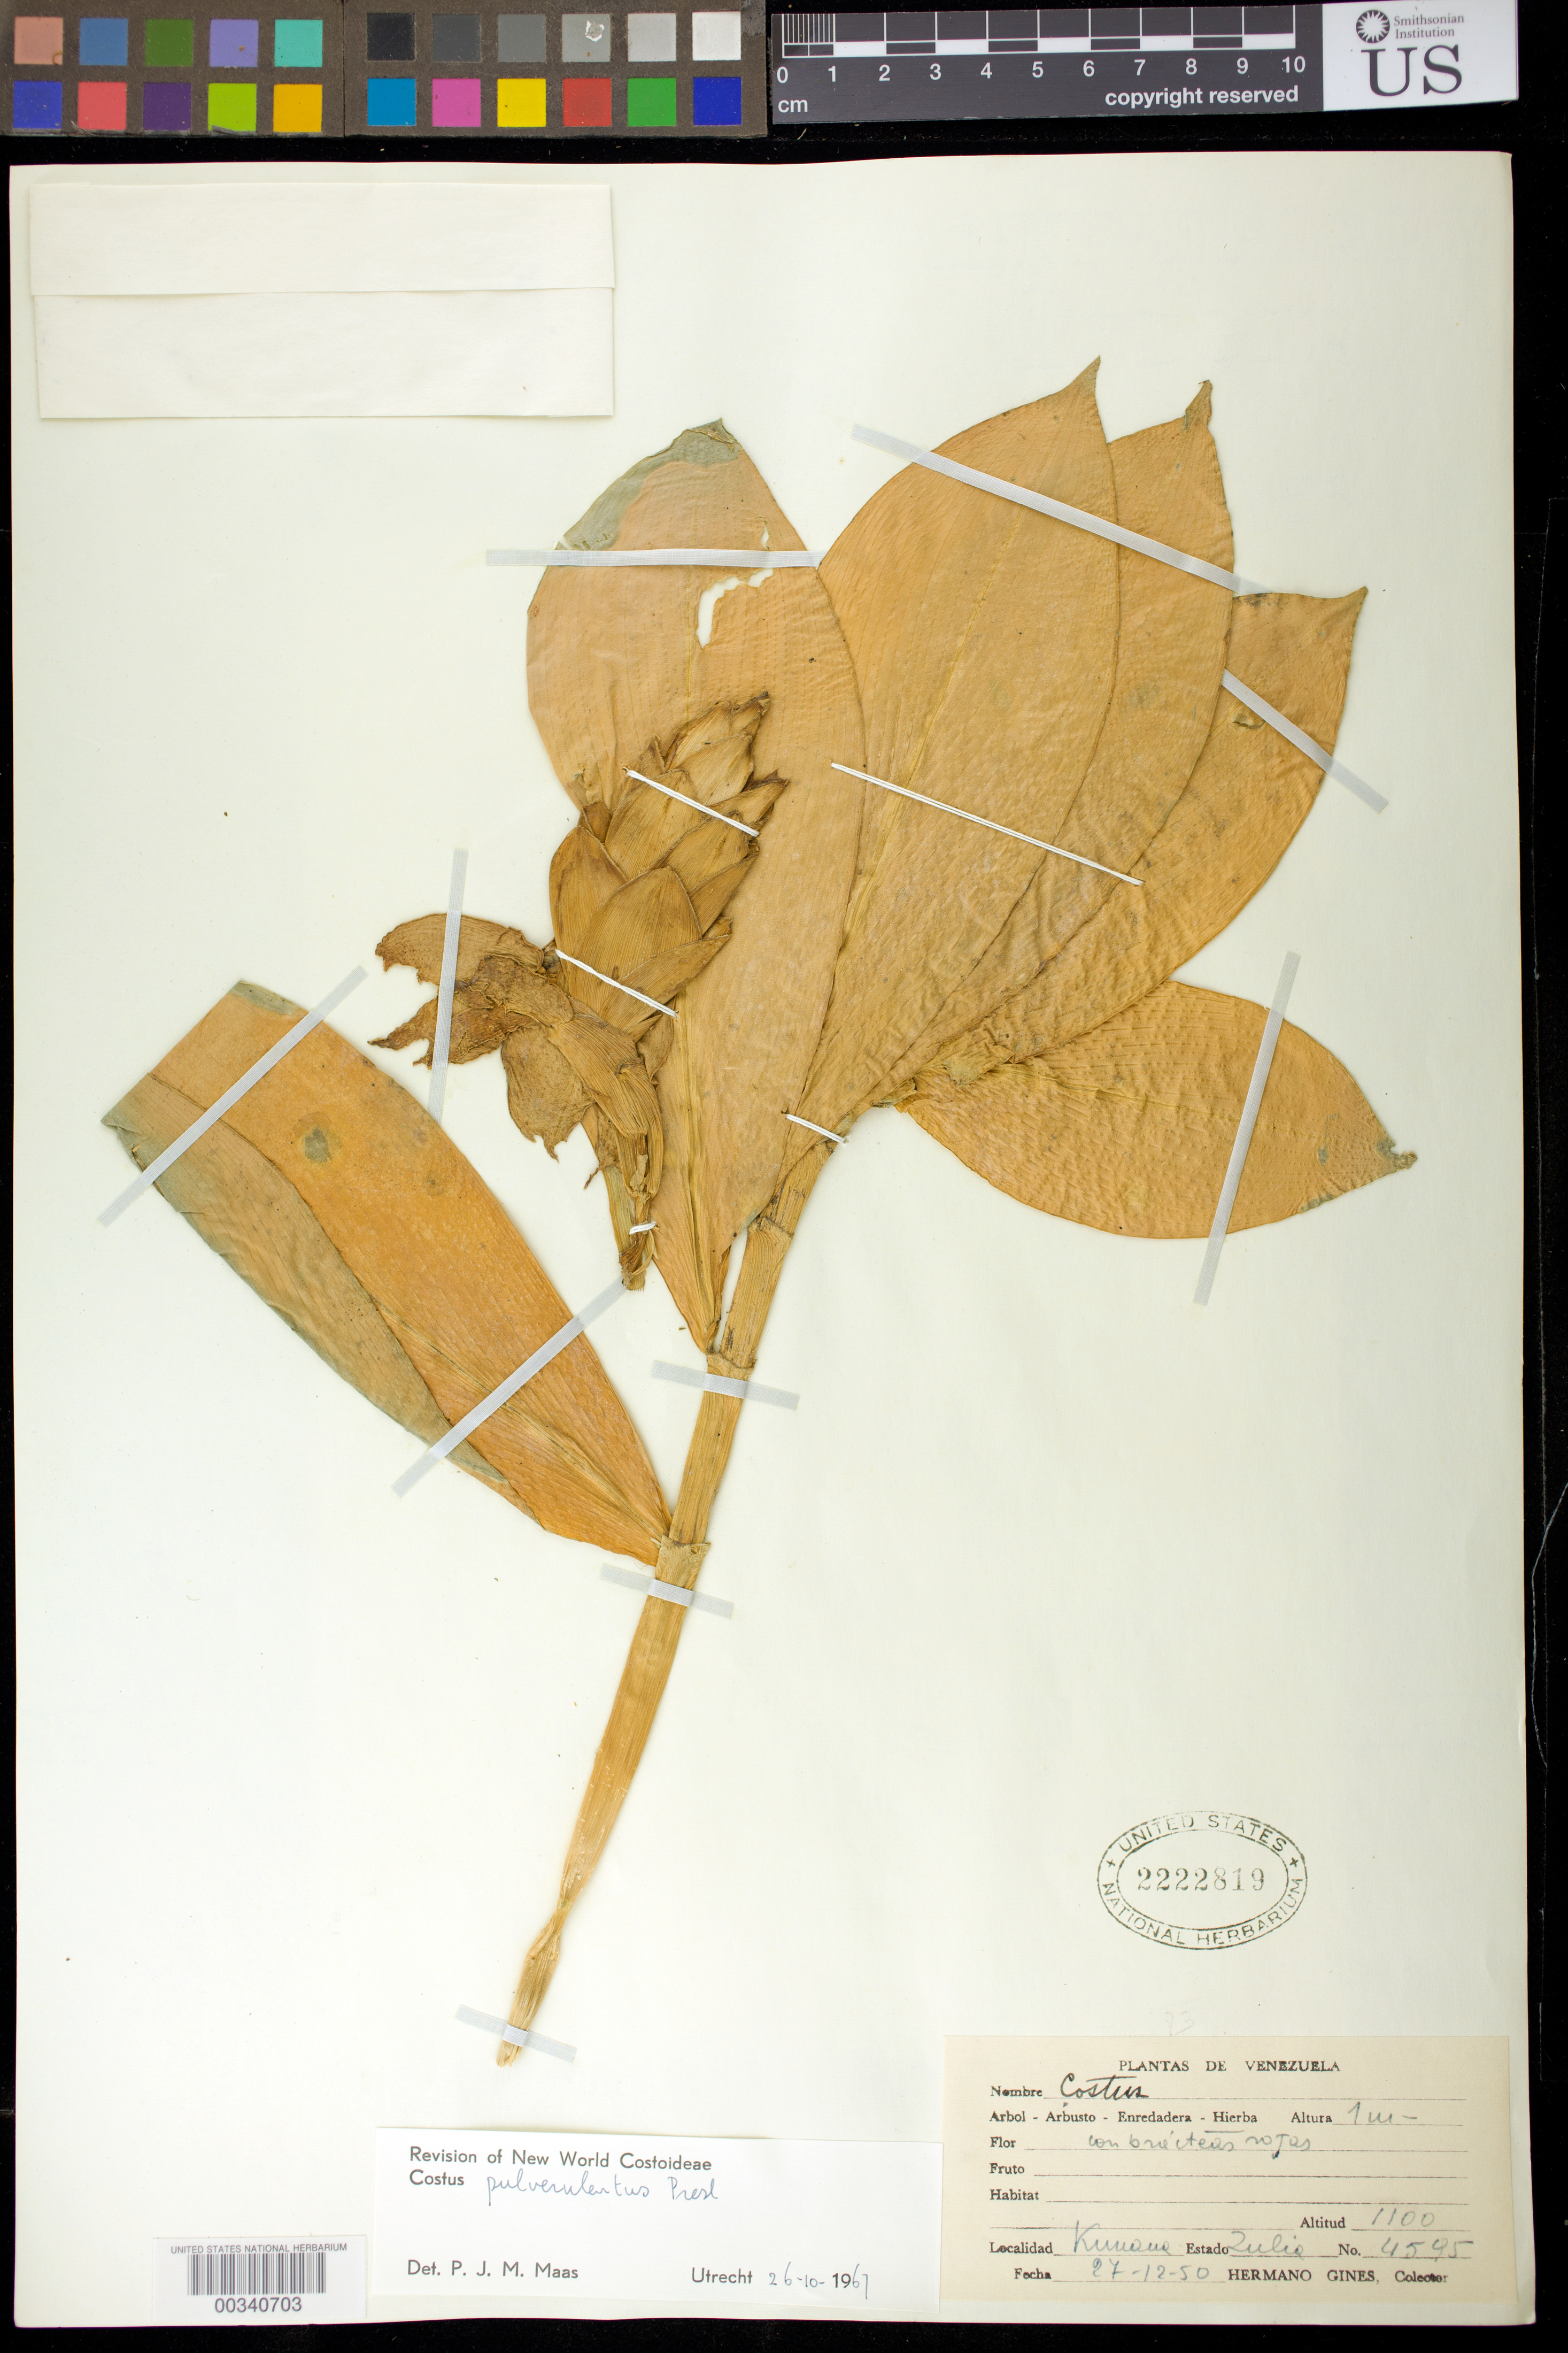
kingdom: Plantae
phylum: Tracheophyta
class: Liliopsida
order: Zingiberales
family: Costaceae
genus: Costus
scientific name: Costus pulverulentus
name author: C. Presl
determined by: Maas, Paul J. M.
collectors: Bro. Gines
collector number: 4595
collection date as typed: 27 Dec 1950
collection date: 1950-12-27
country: Venezuela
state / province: Zulia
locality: Kumous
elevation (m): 1100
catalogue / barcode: US 2222819